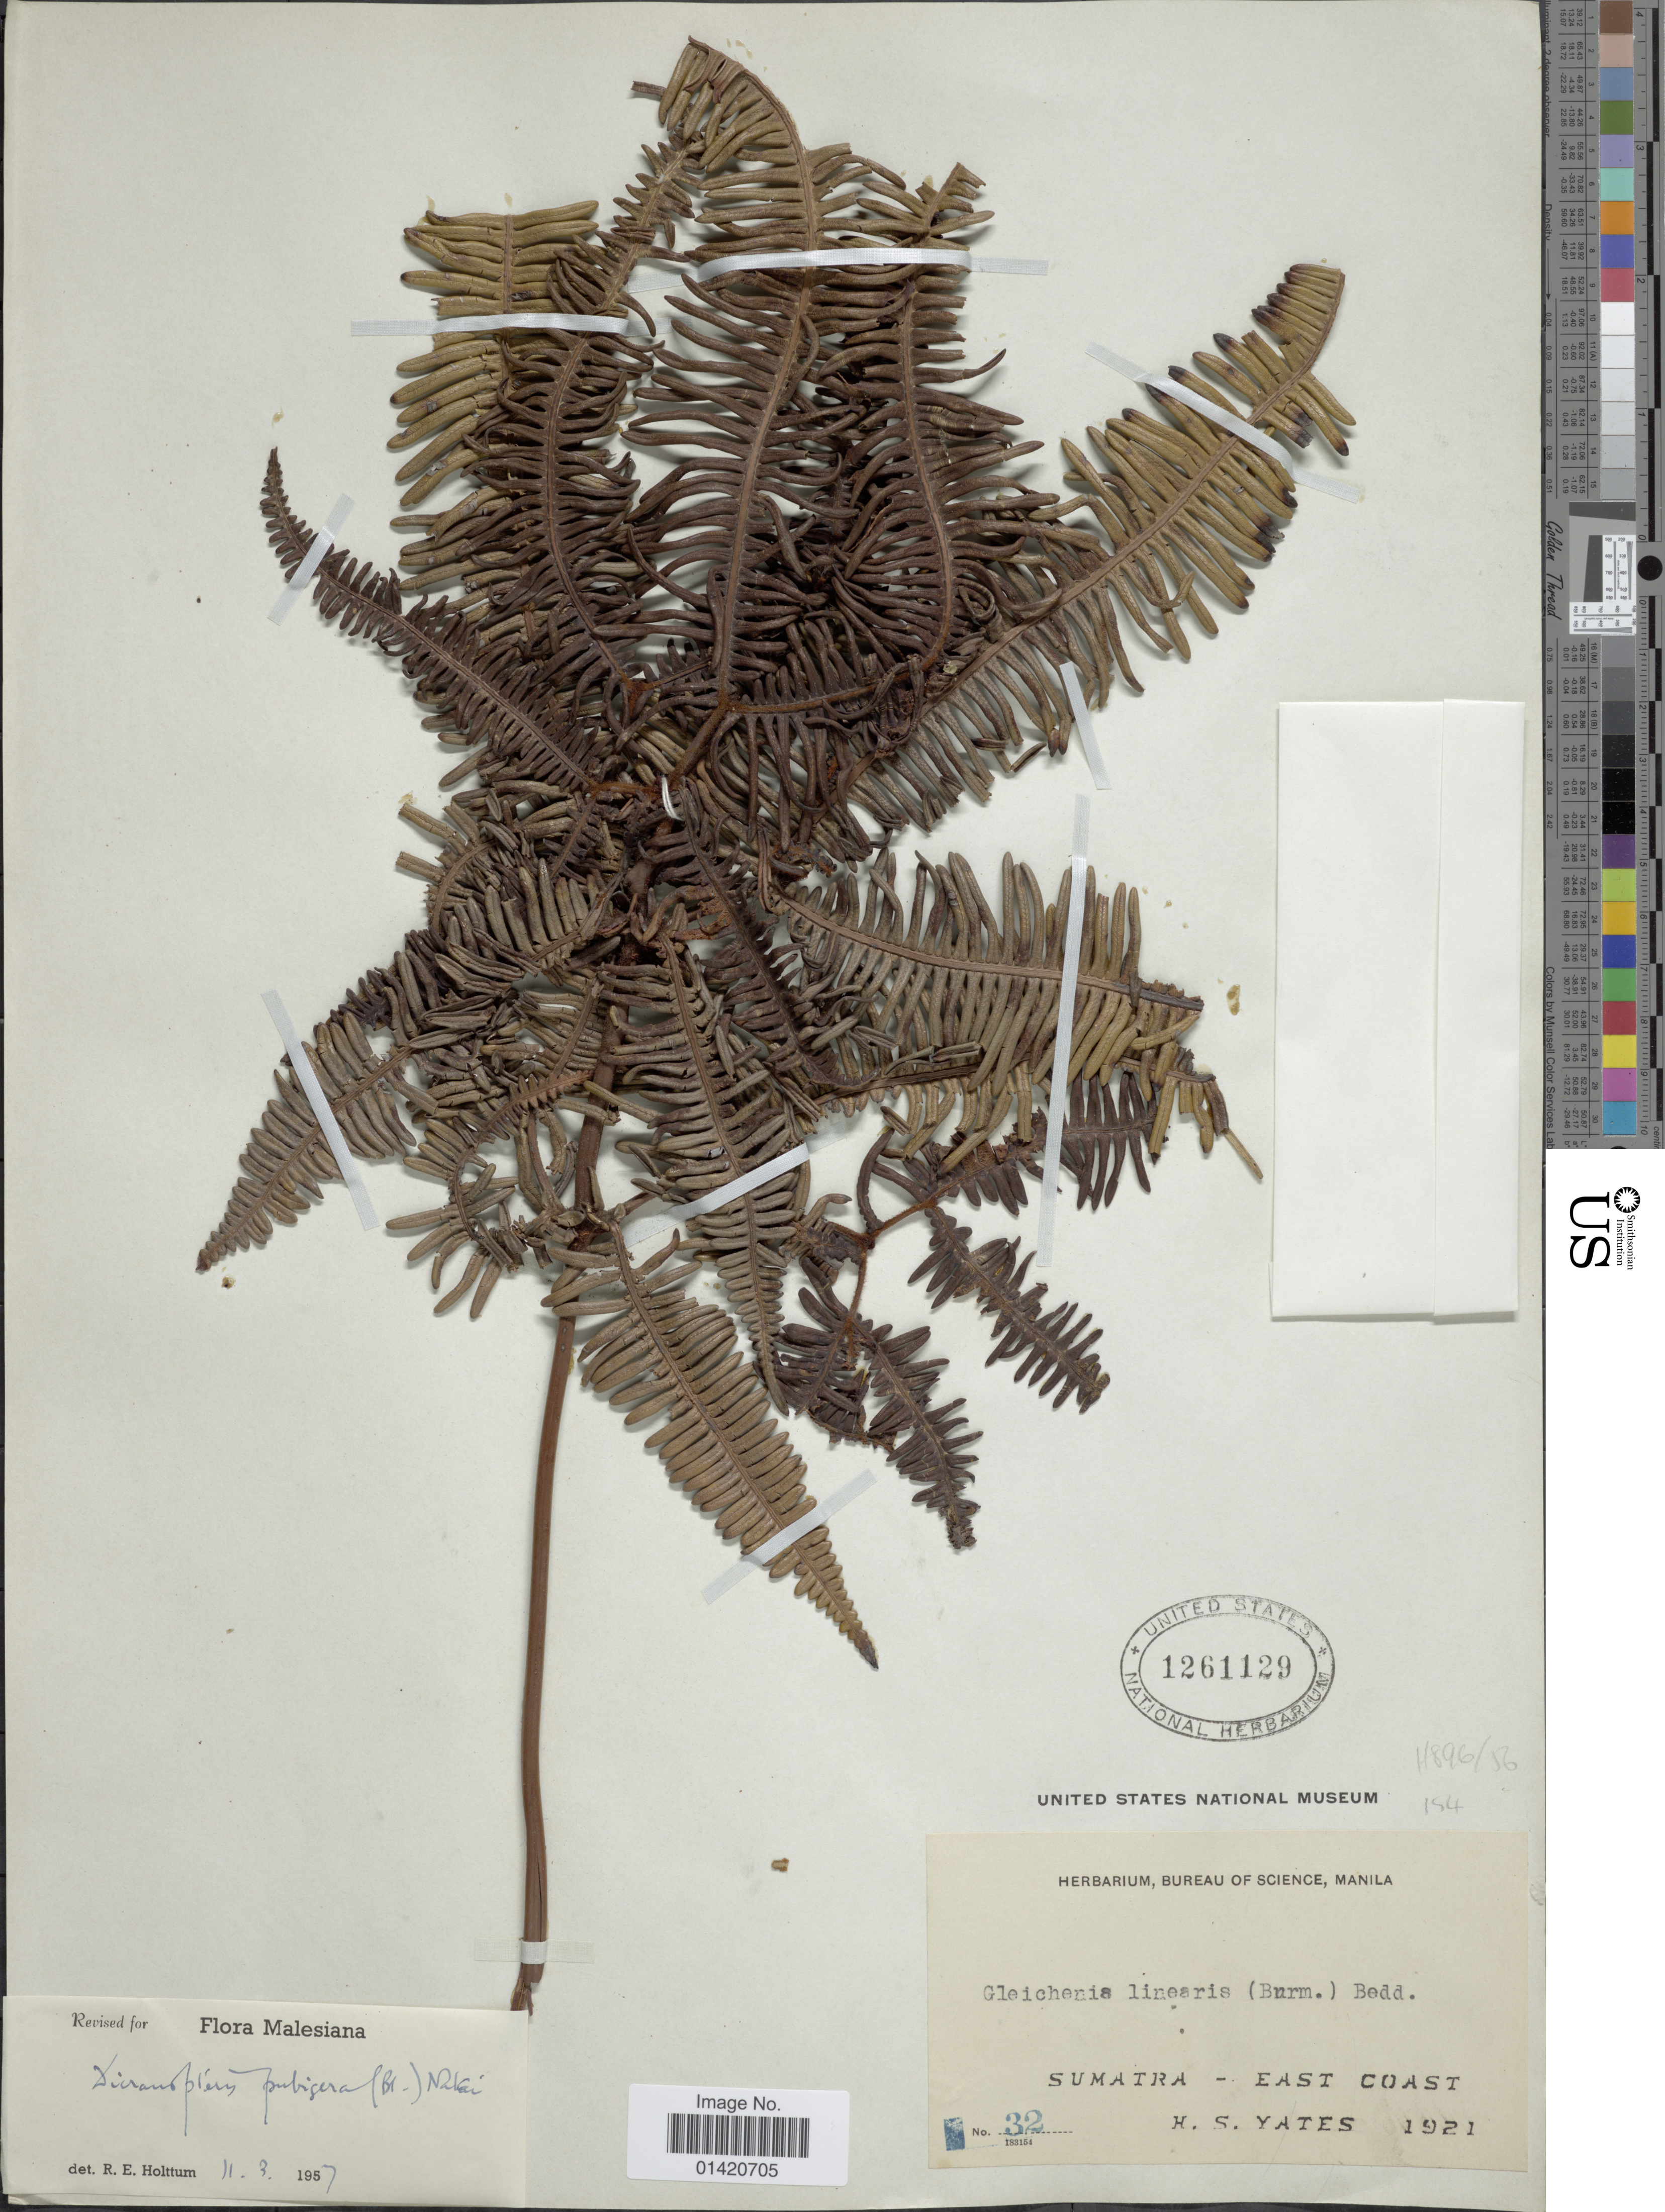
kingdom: Plantae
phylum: Tracheophyta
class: Polypodiopsida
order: Gleicheniales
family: Gleicheniaceae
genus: Dicranopteris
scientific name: Dicranopteris pubigera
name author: (Blume) Nakai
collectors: H. S. Yates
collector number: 32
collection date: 1921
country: Indonesia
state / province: Sumatra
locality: East Coast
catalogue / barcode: US 1261129